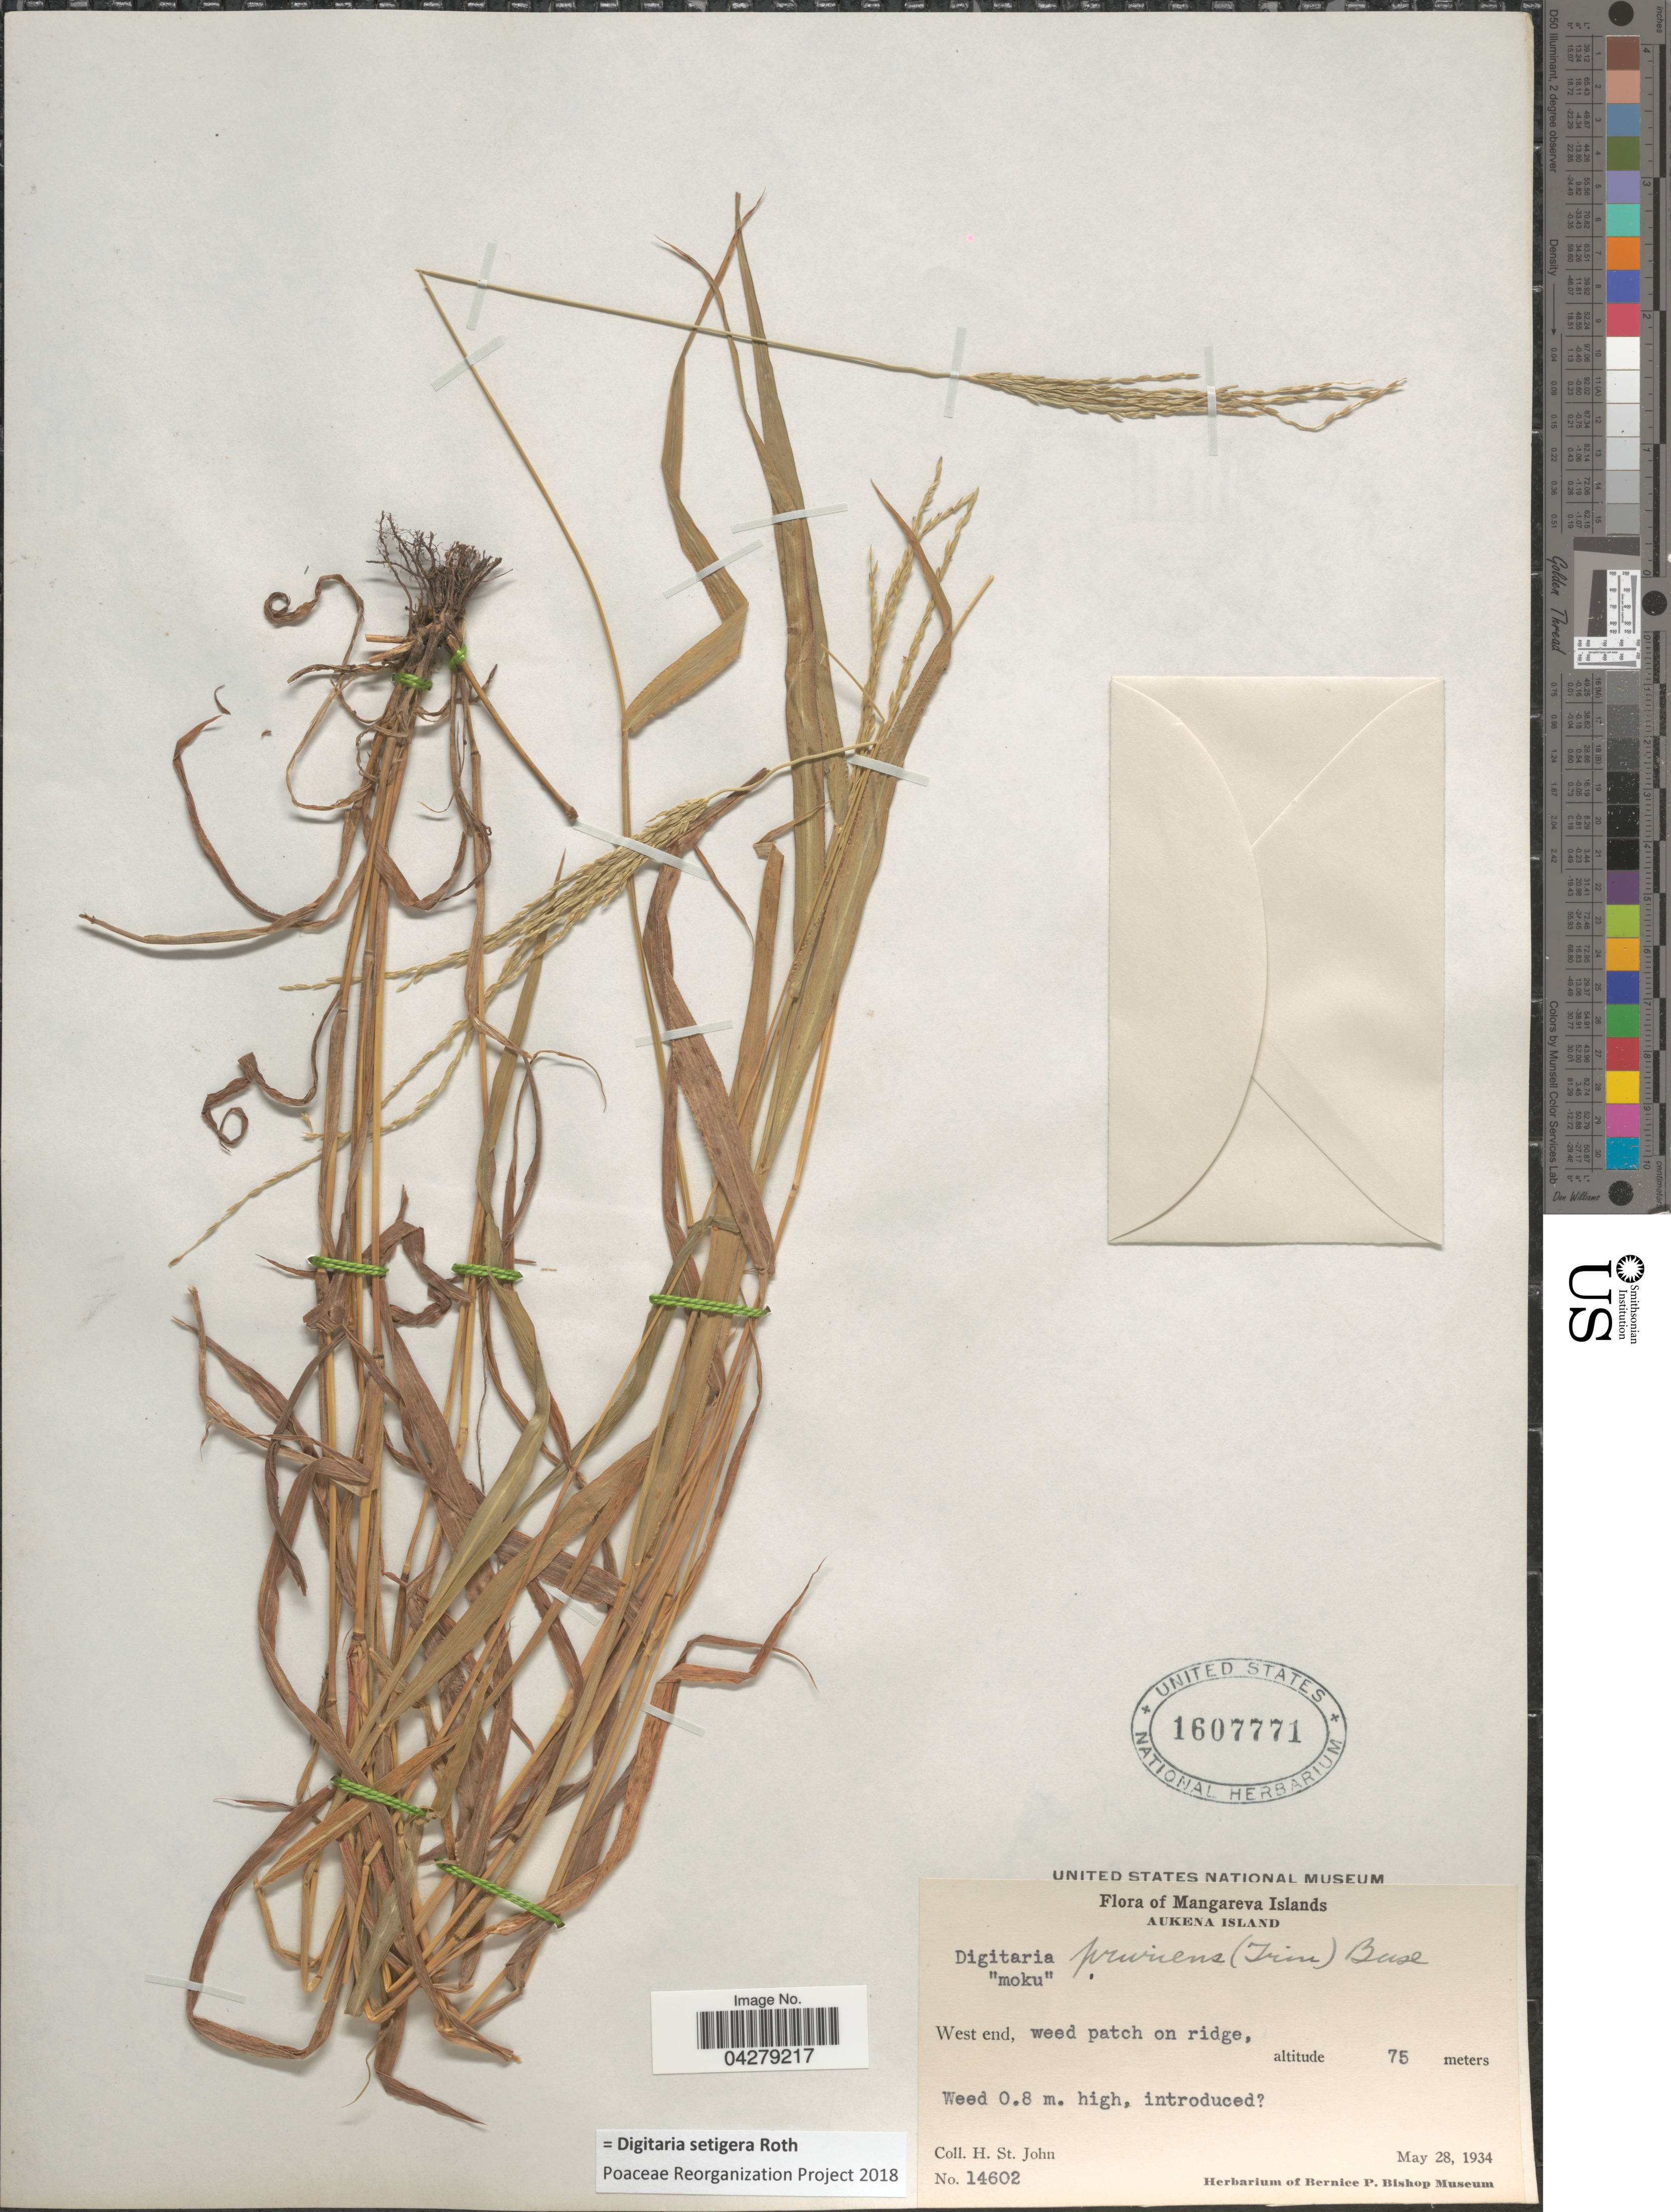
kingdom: Plantae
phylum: Tracheophyta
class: Liliopsida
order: Poales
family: Poaceae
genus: Digitaria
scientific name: Digitaria setigera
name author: Roth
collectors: H. St. John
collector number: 14602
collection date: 1934-05-28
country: French Polynesia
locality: Mangareva Islands. Aukena Island. West end, weed patch on ridge.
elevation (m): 75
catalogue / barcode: US 1607771